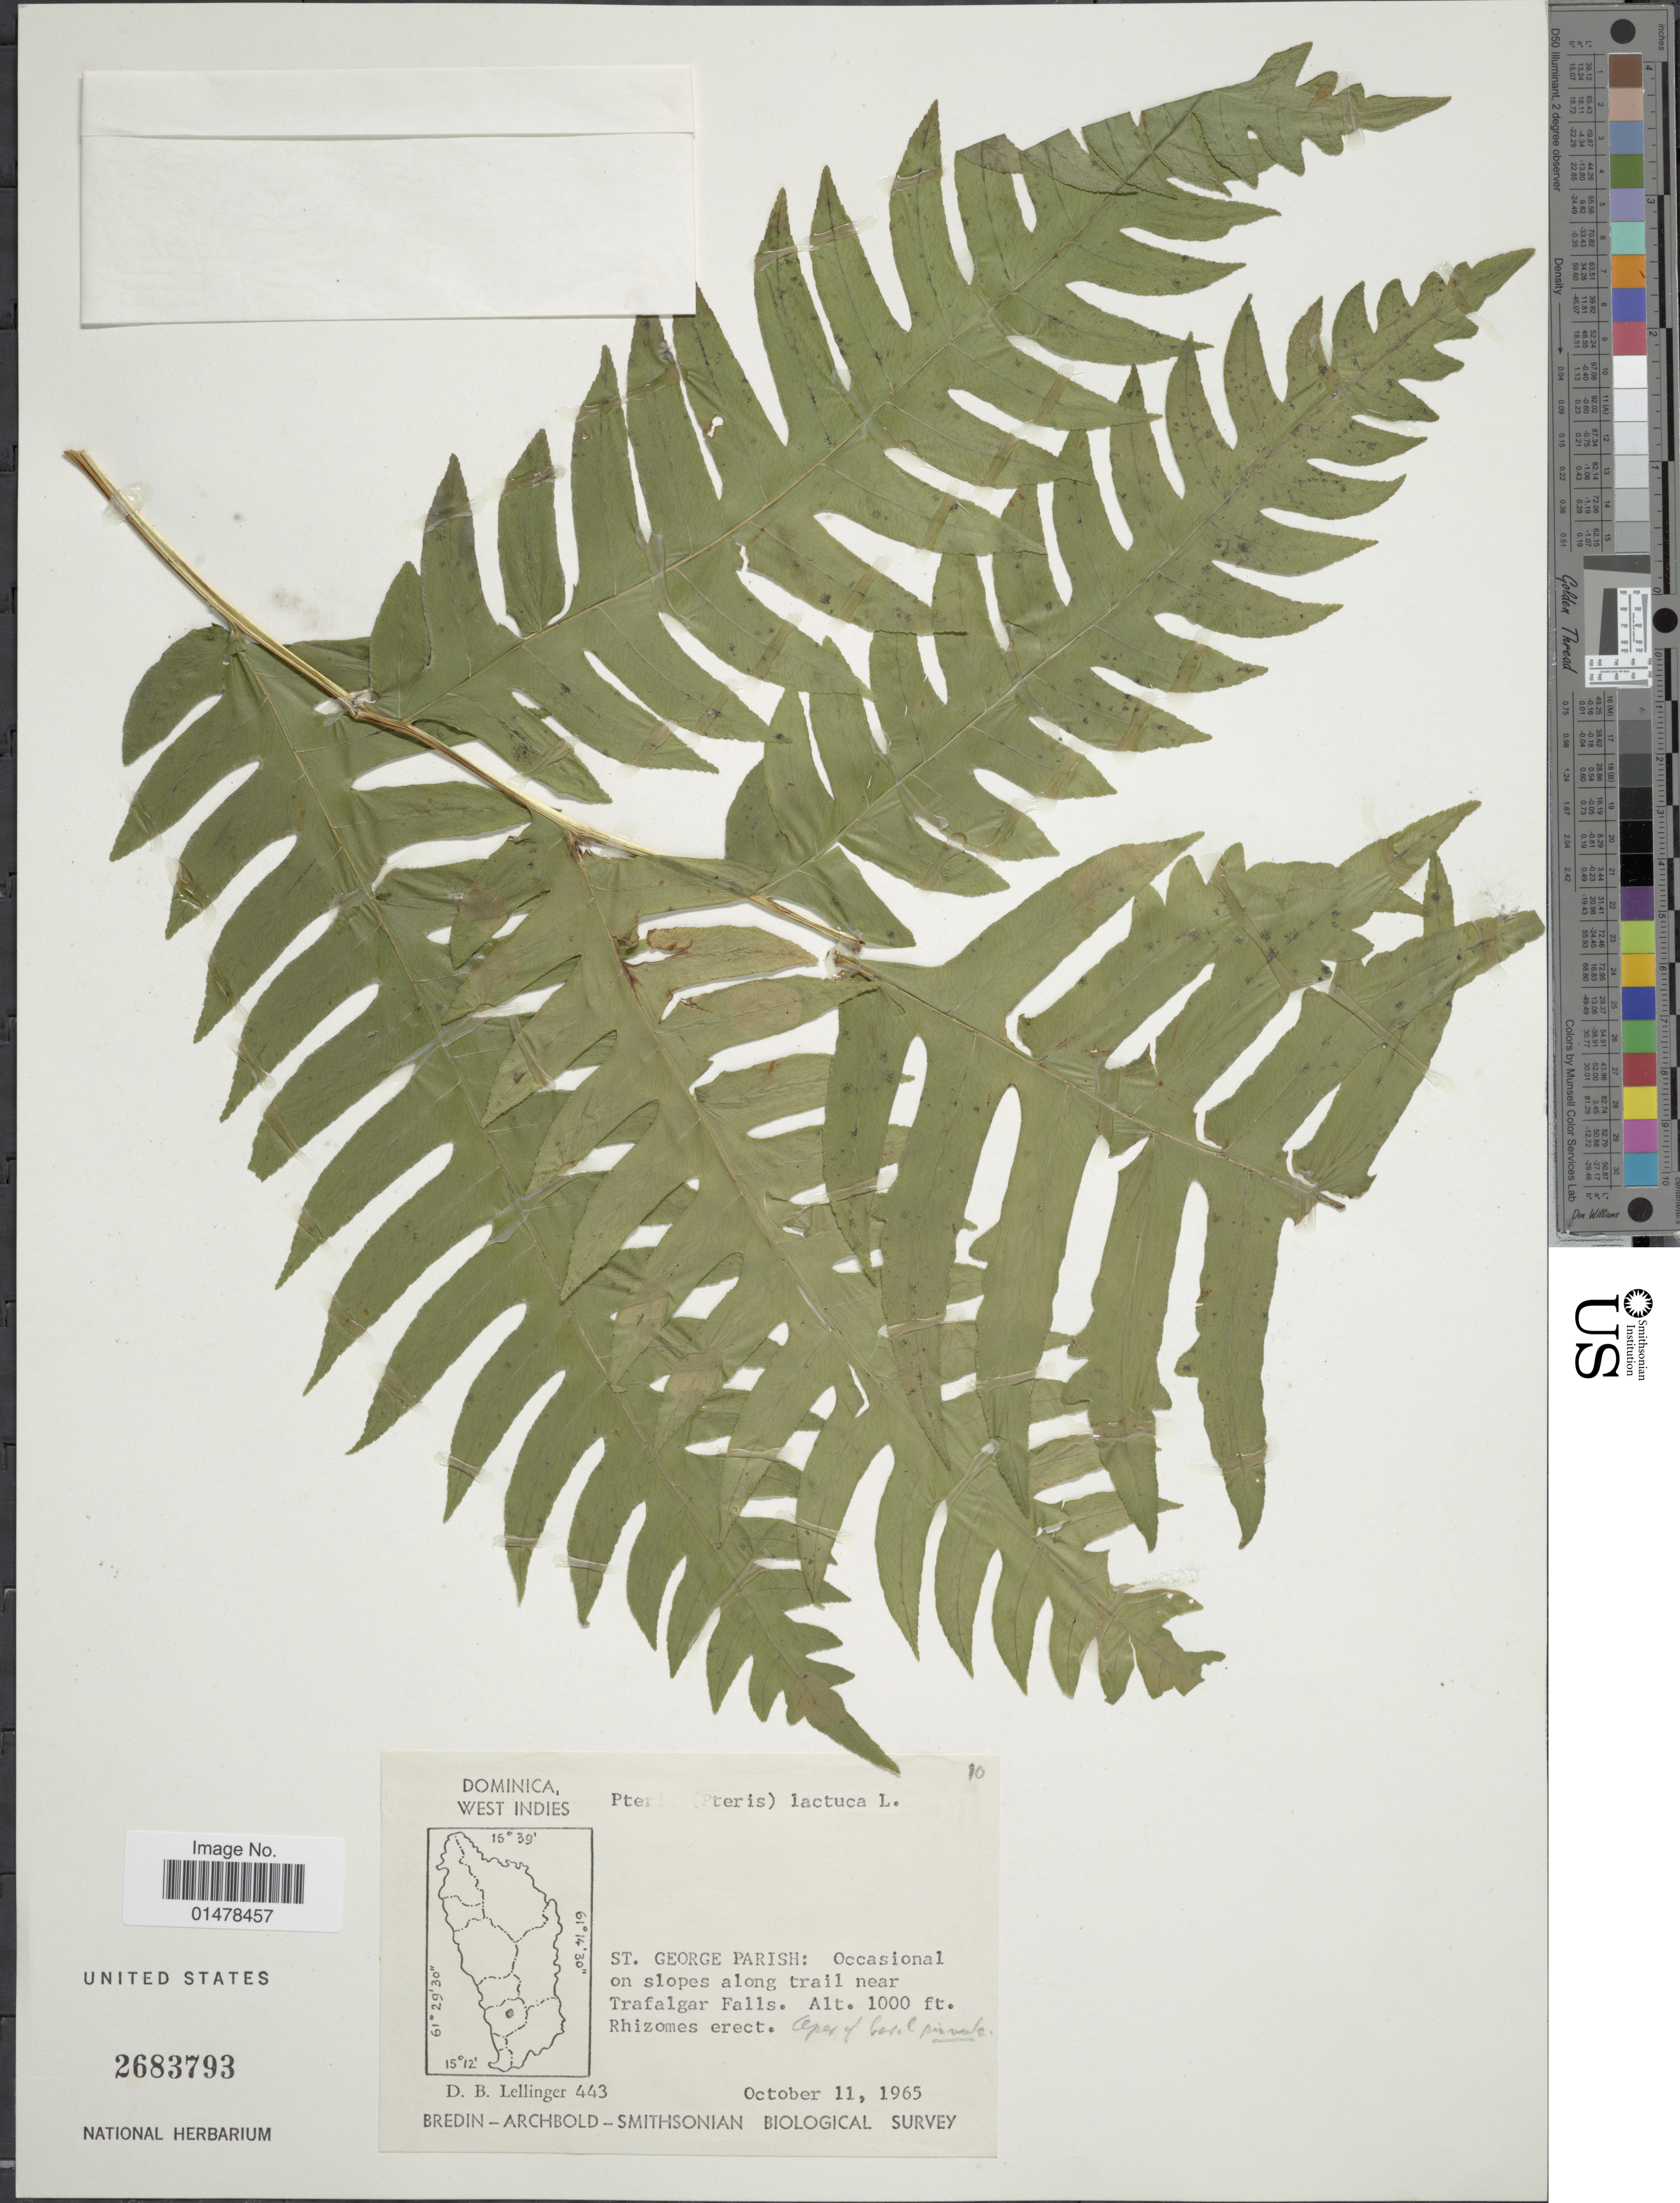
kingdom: Plantae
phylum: Tracheophyta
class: Polypodiopsida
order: Polypodiales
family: Pteridaceae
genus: Pteris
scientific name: Pteris arborea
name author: L.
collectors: D. B. Lellinger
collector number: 443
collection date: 1965-10-11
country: Dominica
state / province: St. George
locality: St George Parish: Occasional on slopes along trail near Trafalgar Falls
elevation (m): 305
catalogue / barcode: US 2683793